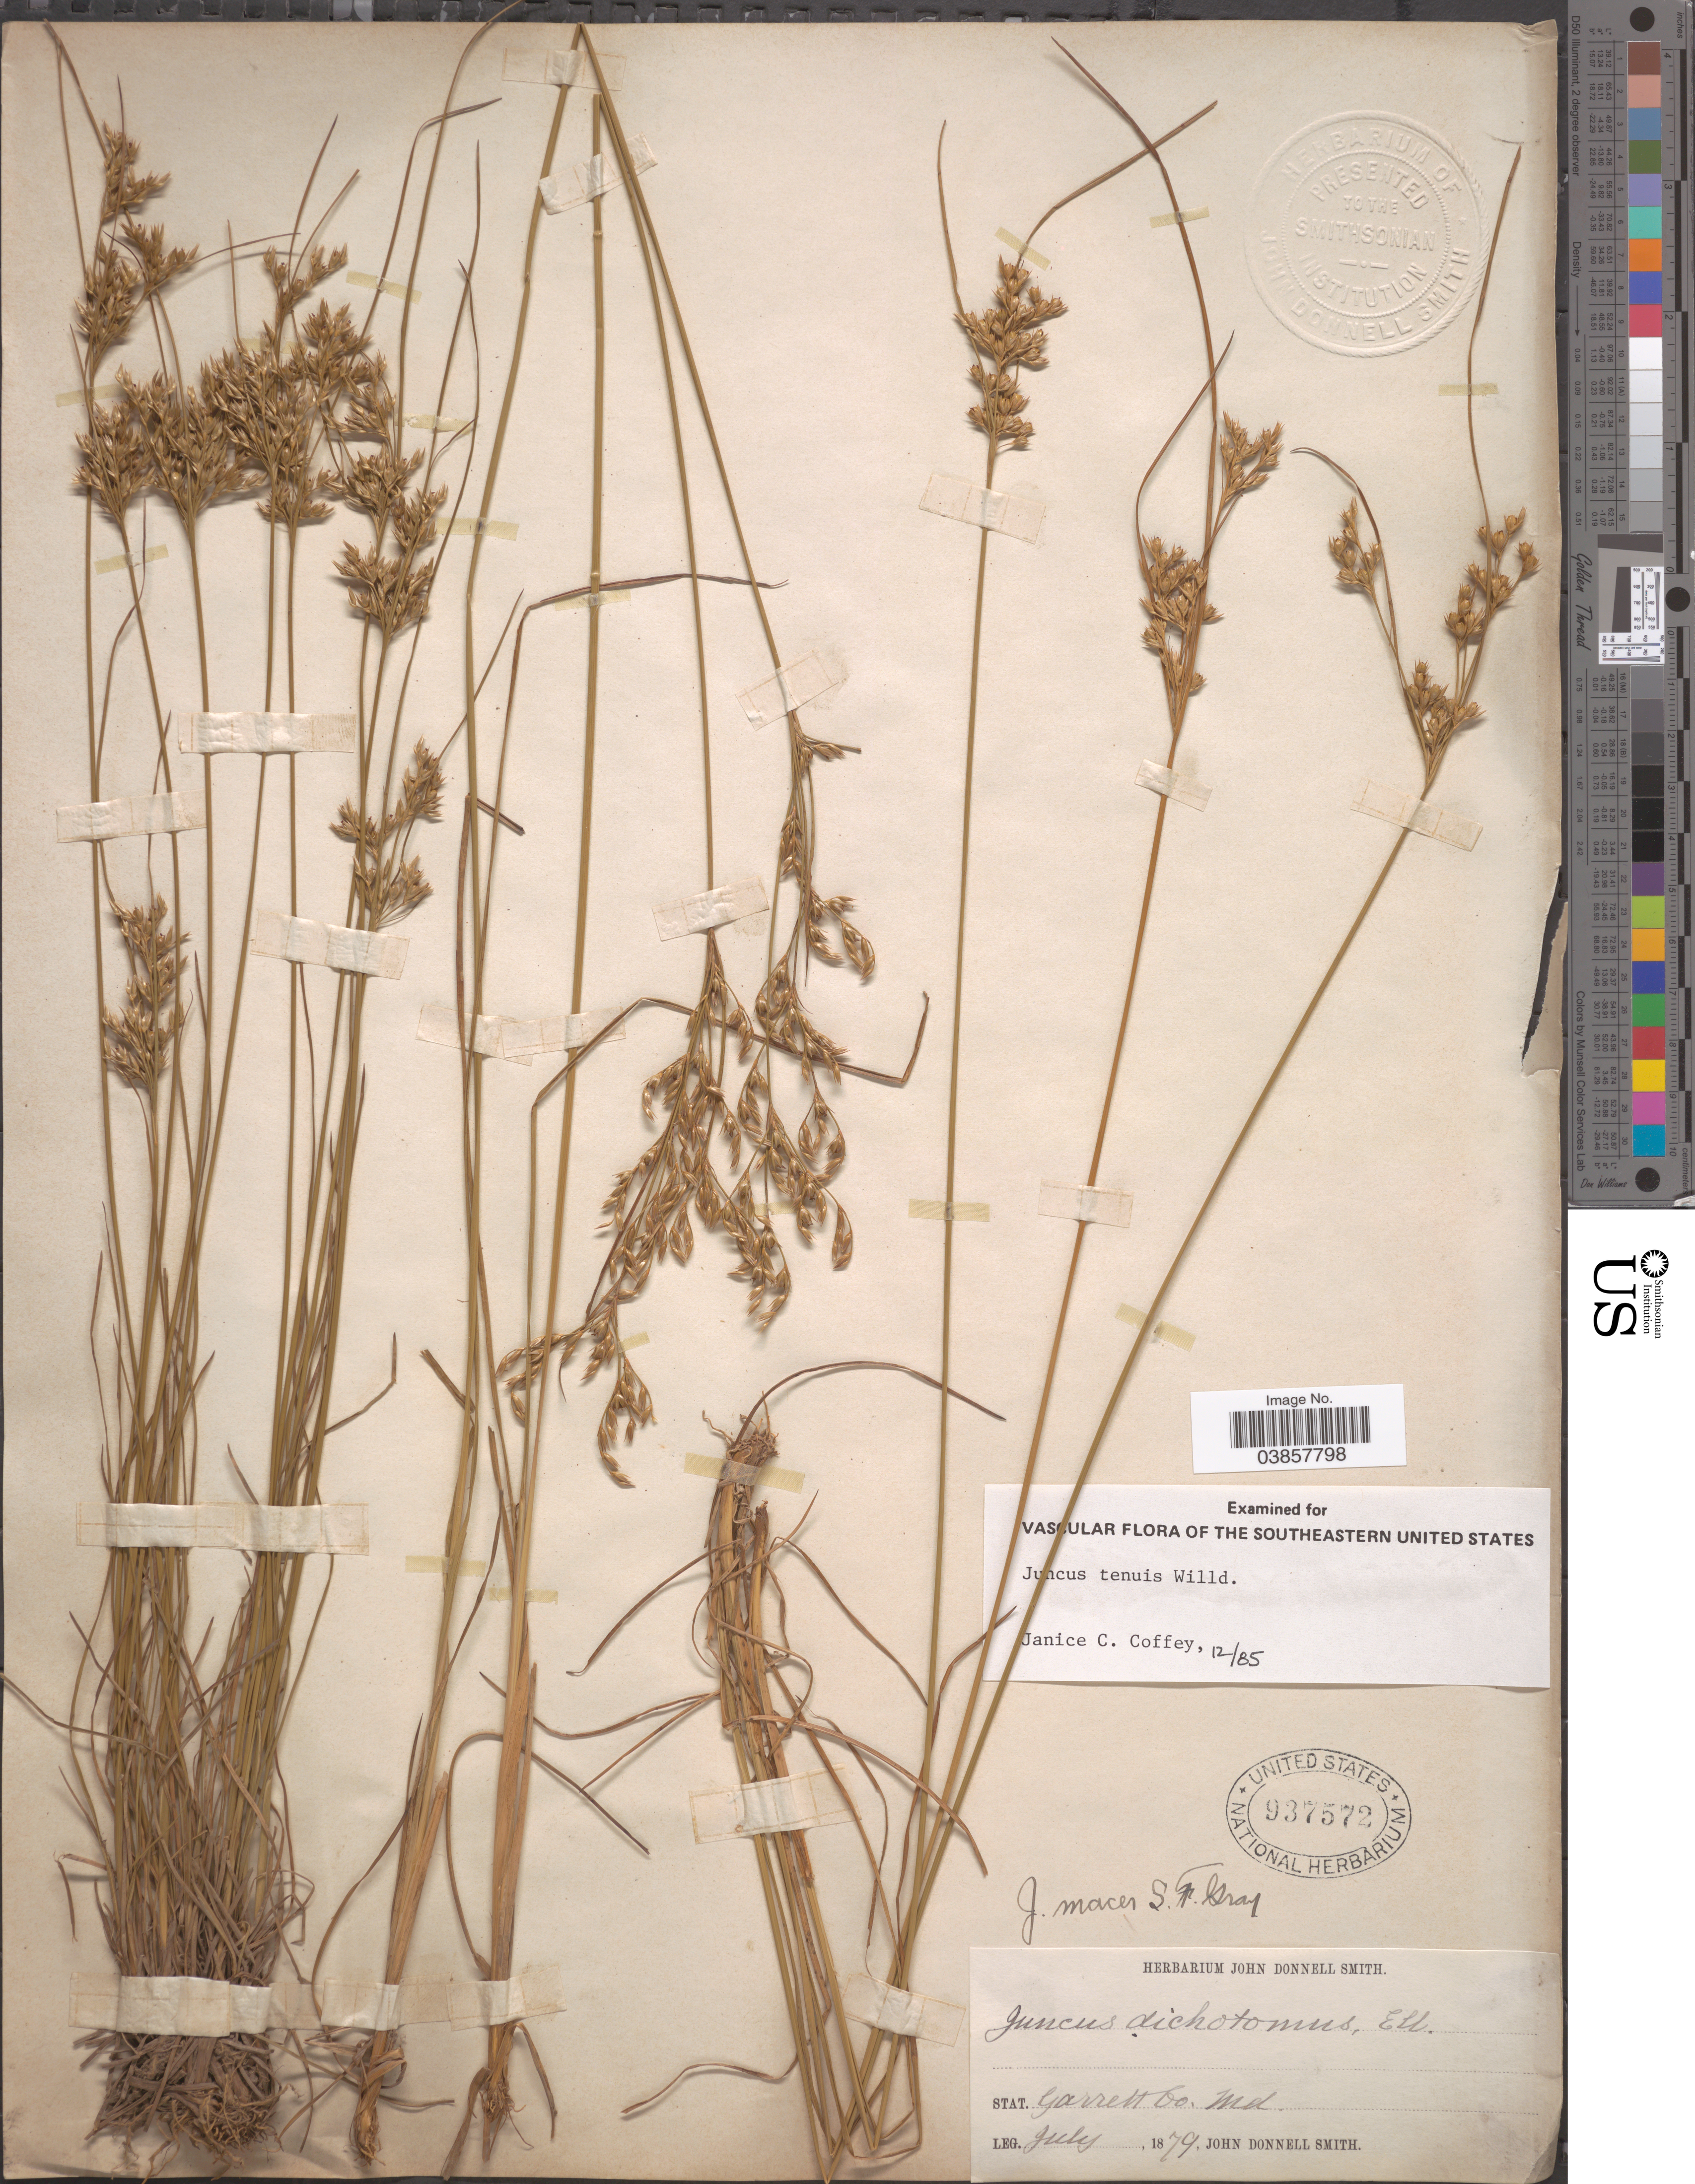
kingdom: Plantae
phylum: Tracheophyta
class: Liliopsida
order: Poales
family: Juncaceae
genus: Juncus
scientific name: Juncus tenuis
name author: Willd.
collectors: J. Donnell Smith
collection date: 1879-07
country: United States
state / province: Maryland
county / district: Garrett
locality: Stat. Garrett Co.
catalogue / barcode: US 937572